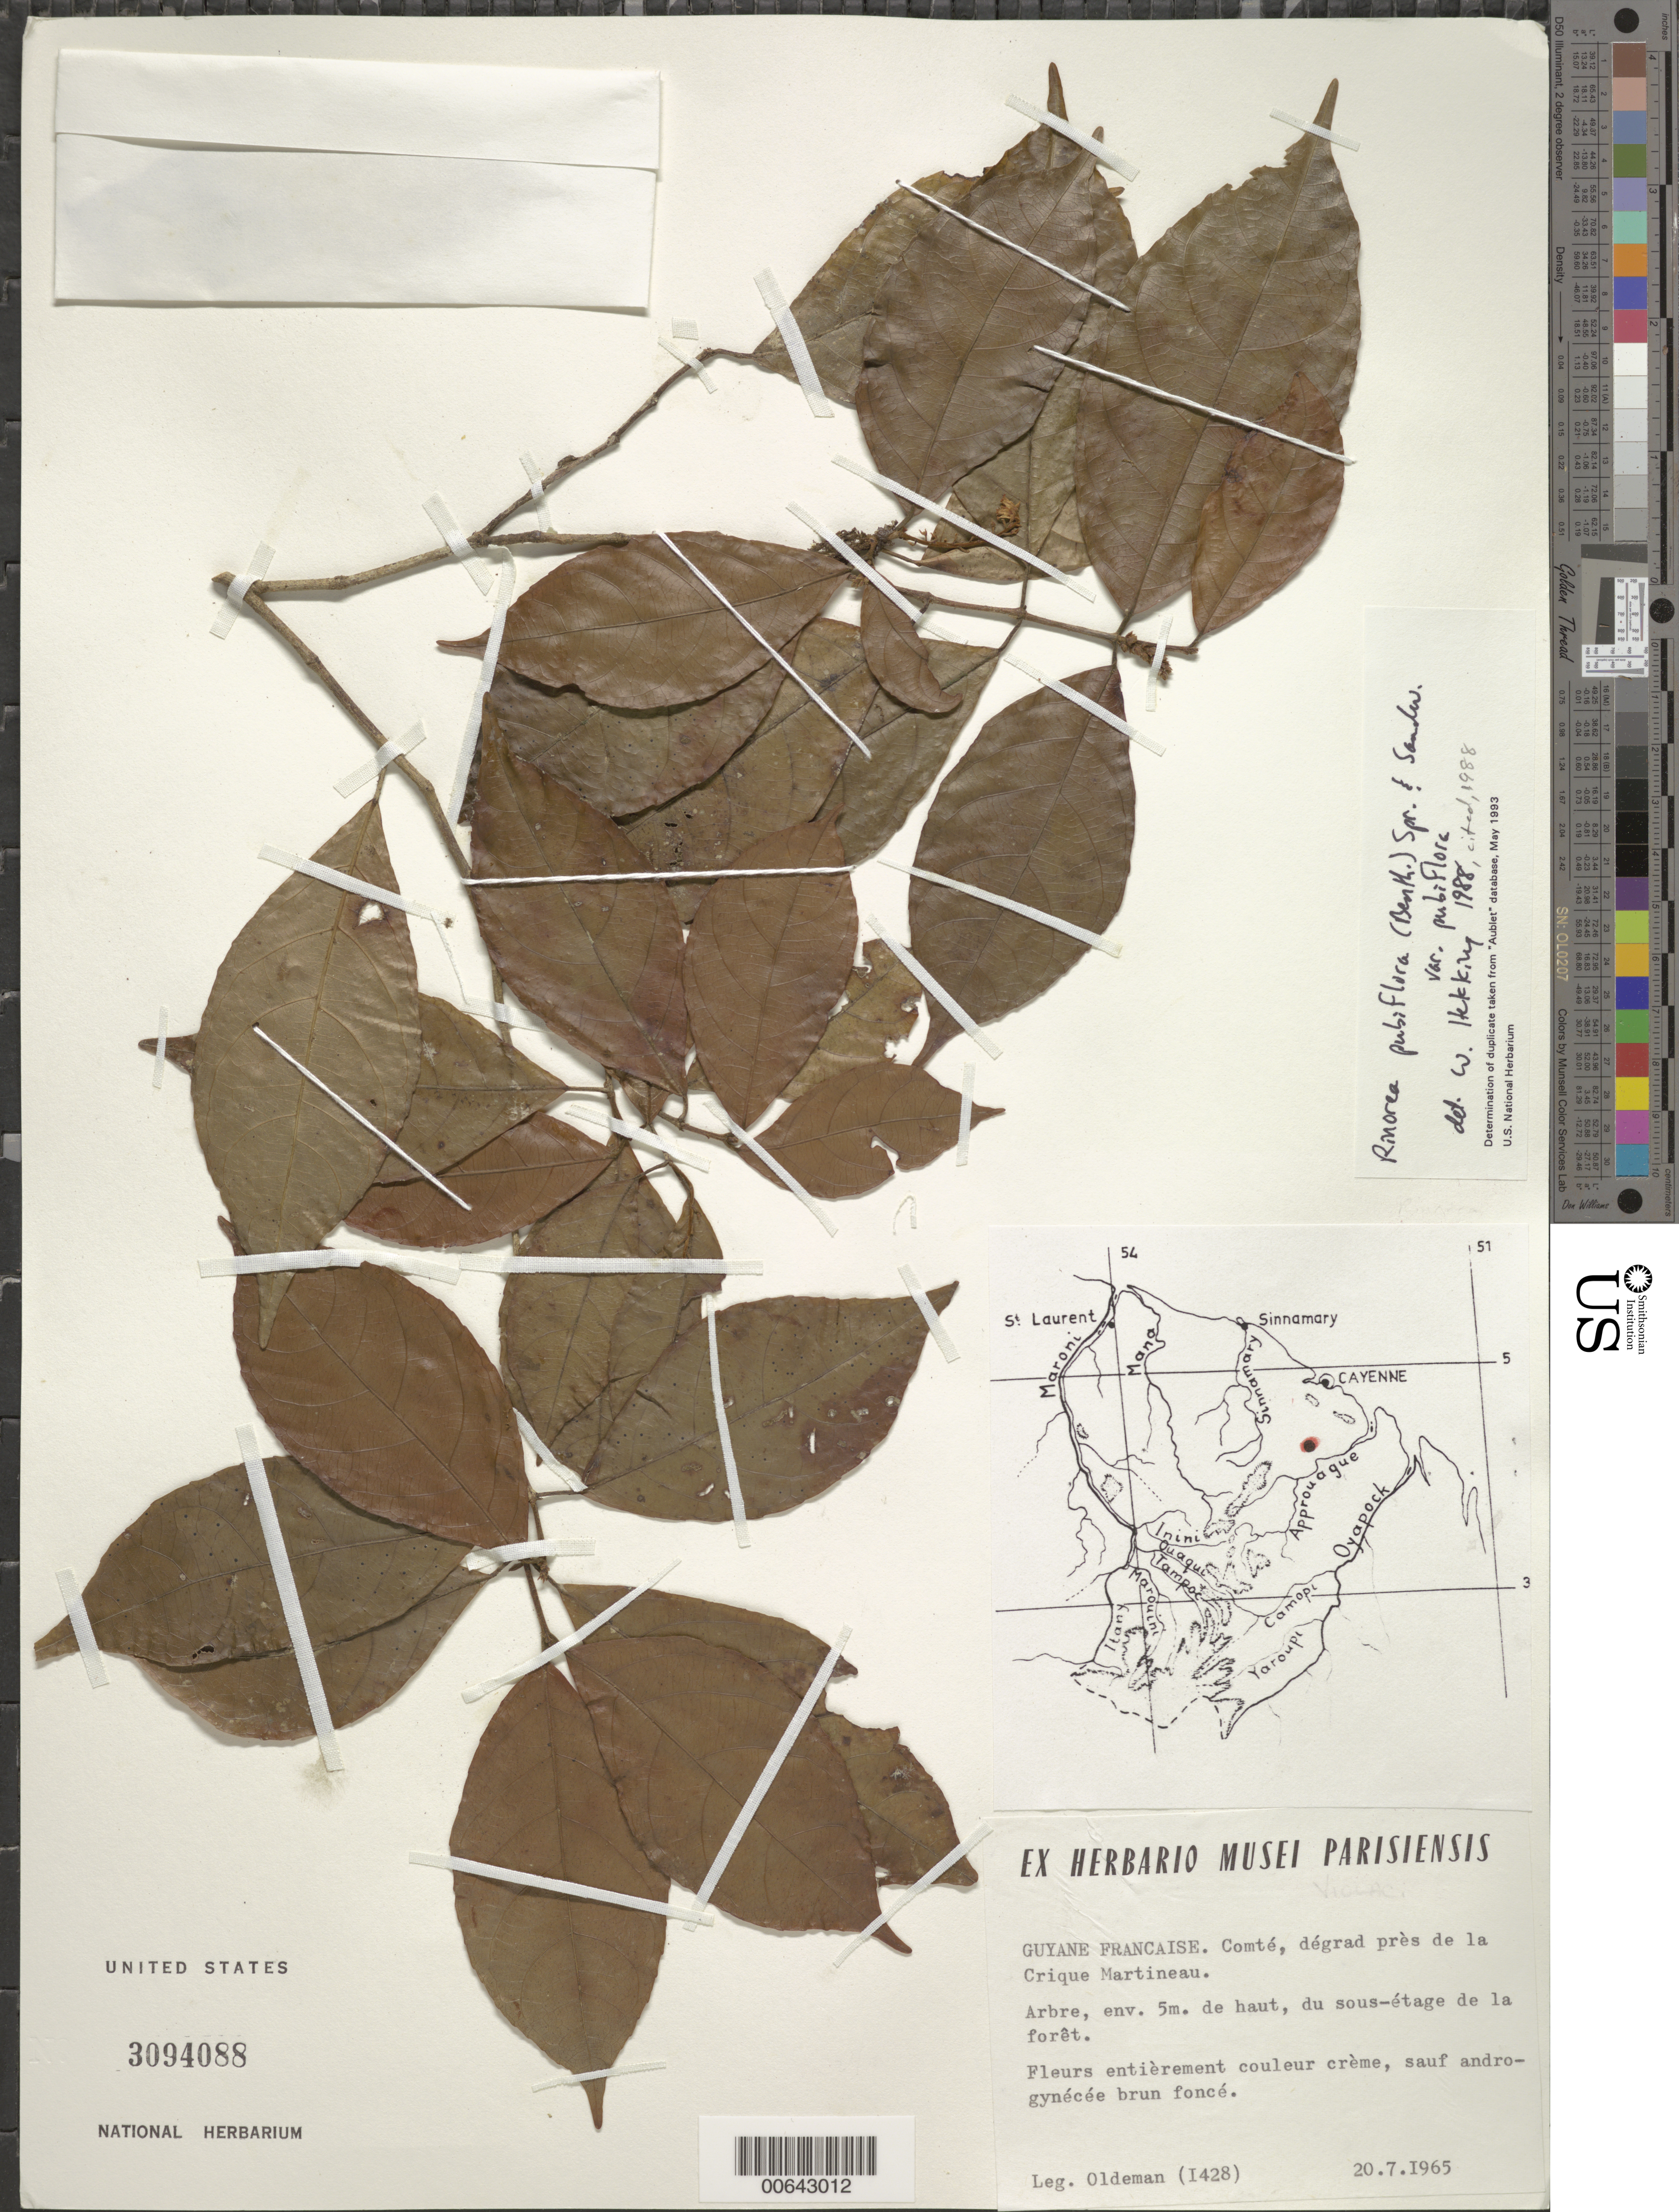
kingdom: Plantae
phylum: Tracheophyta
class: Magnoliopsida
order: Malpighiales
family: Violaceae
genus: Rinorea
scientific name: Rinorea pubiflora var. pubiflora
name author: (Benth.) Sprague & Sandwith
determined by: Hekking, W. H. A.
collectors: R. Oldeman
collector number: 1428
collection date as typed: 20-Jul-65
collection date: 1965-07-20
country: French Guiana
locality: Comté, dégrad près de la Crique Martineau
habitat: Forest understory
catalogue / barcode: US 3094088